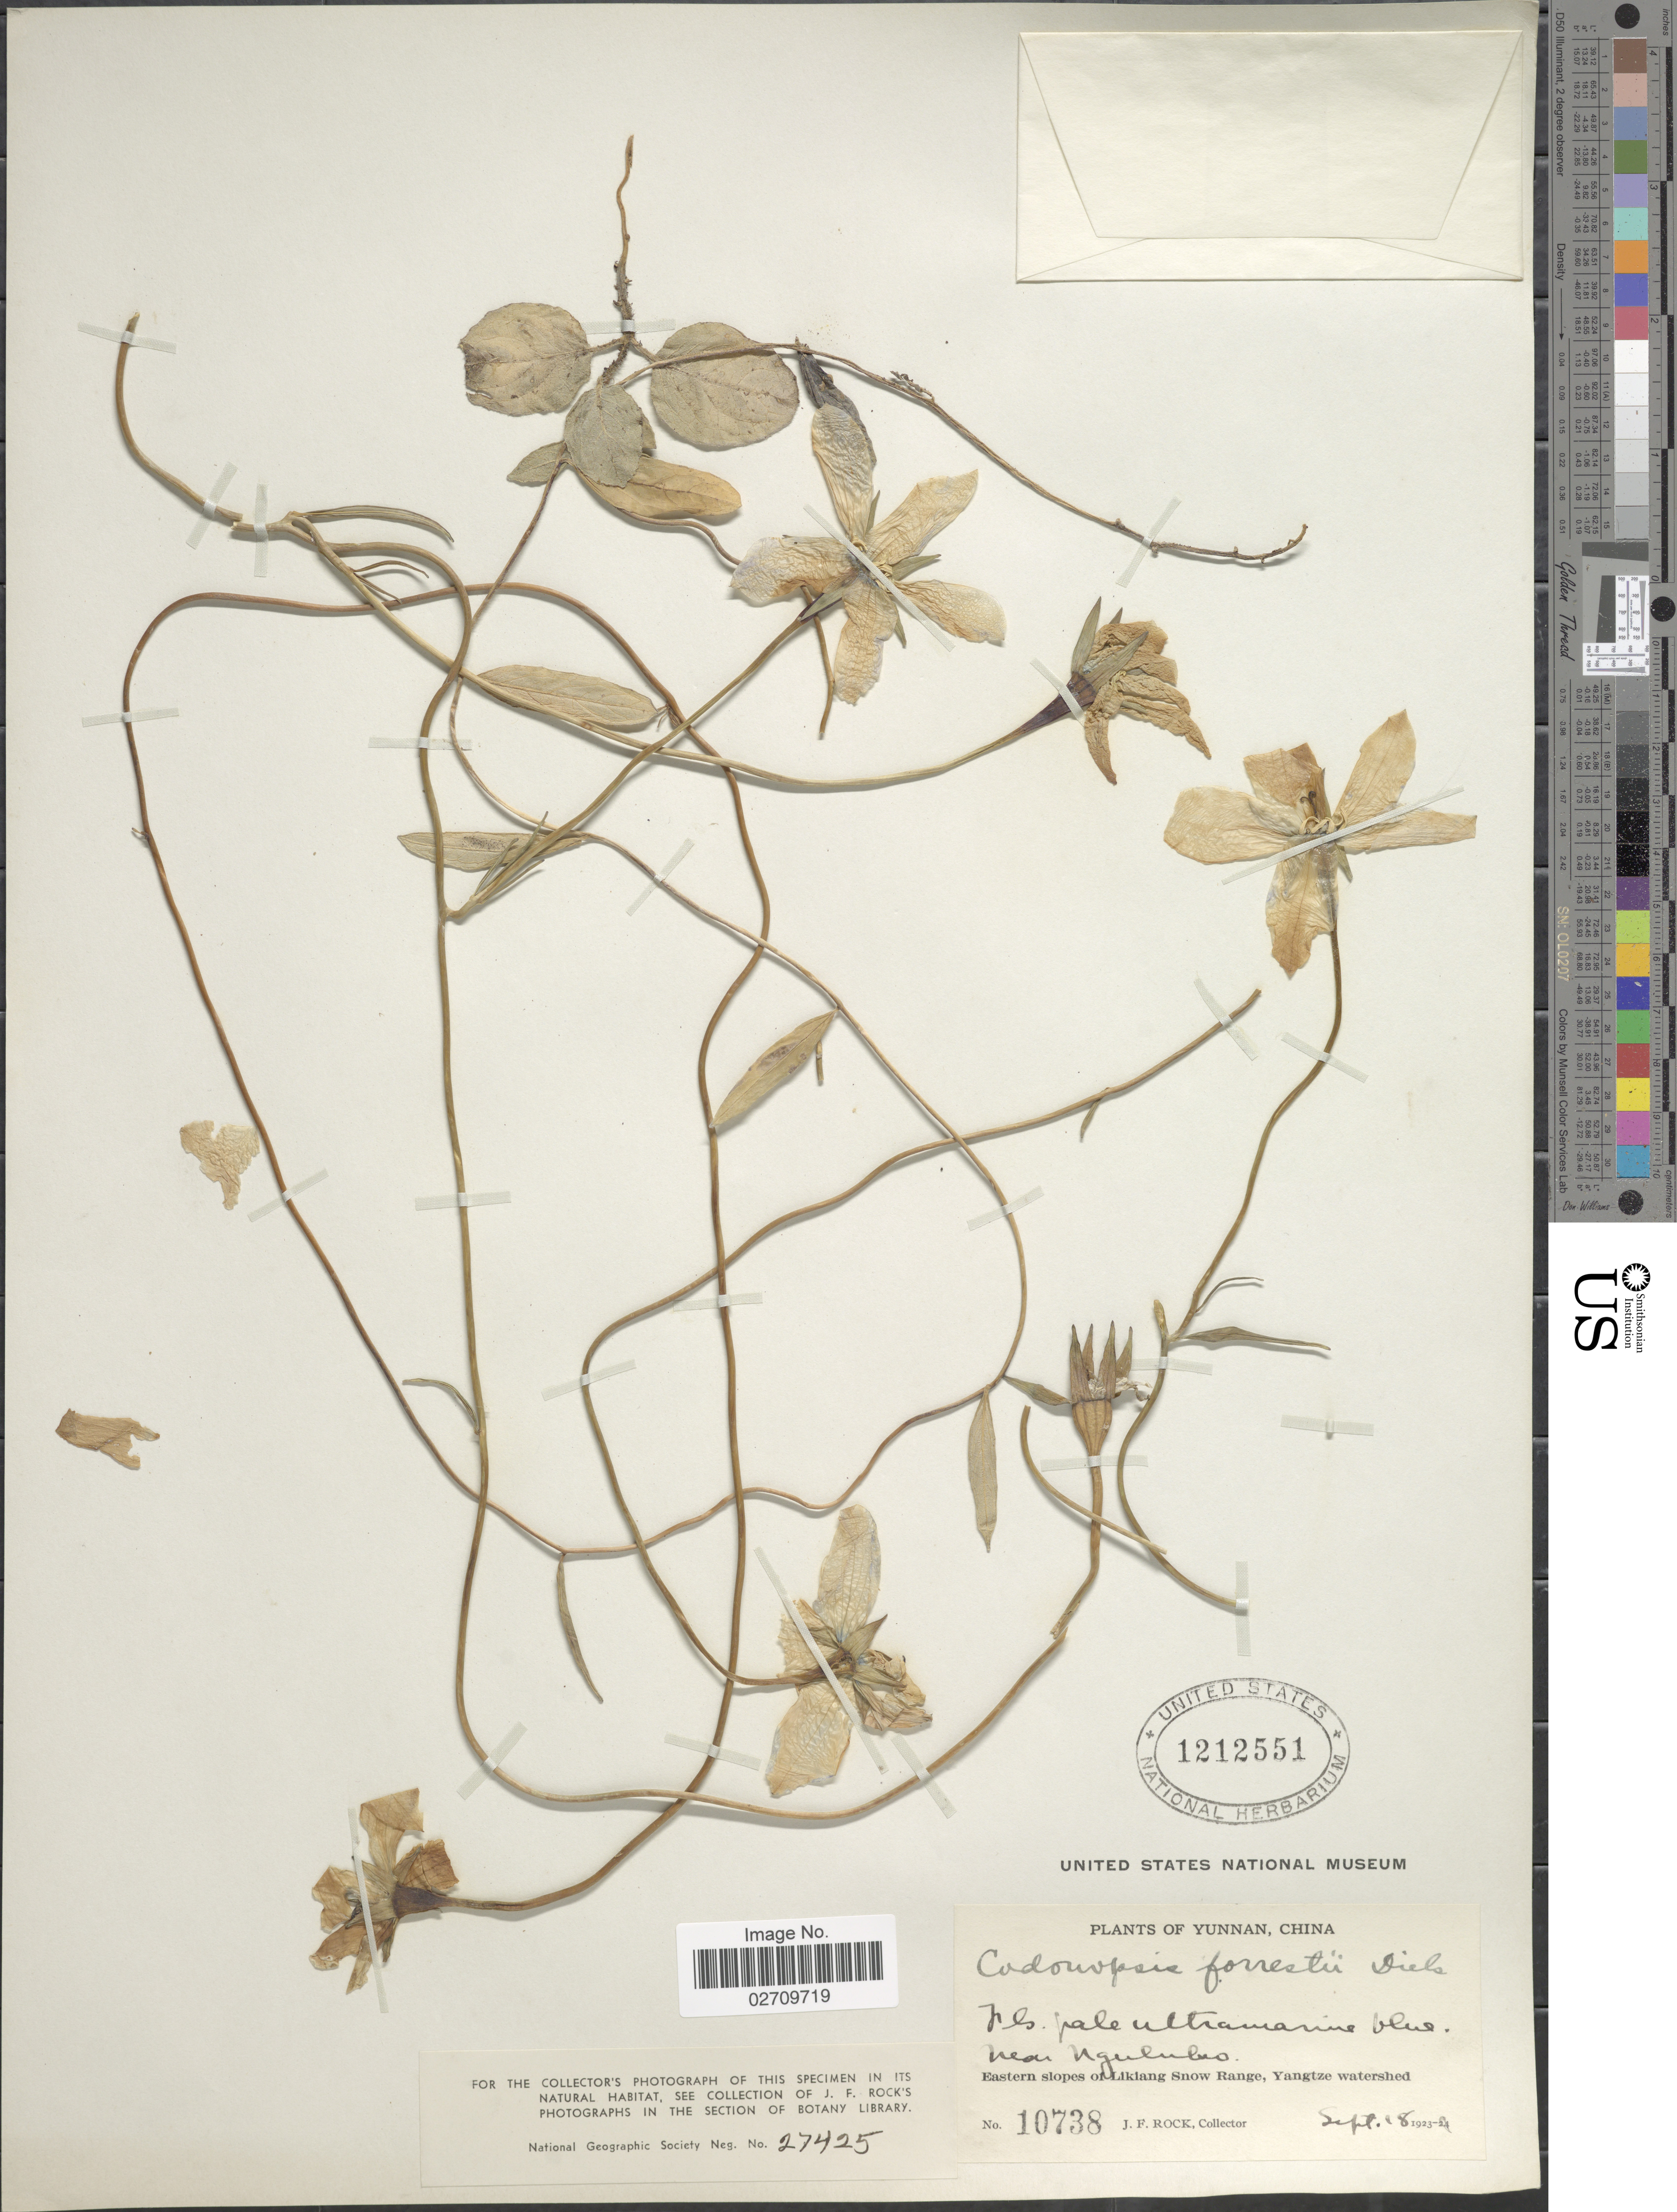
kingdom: Plantae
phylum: Tracheophyta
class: Magnoliopsida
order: Asterales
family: Campanulaceae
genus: Codonopsis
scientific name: Codonopsis forrestii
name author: Diels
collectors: J. F. Rock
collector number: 10738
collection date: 1923-09-18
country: China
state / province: Yunnan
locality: Near Nguluke, Eastern slopes of Likiang Snow Range, Yangtze watershed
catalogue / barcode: US 1212551